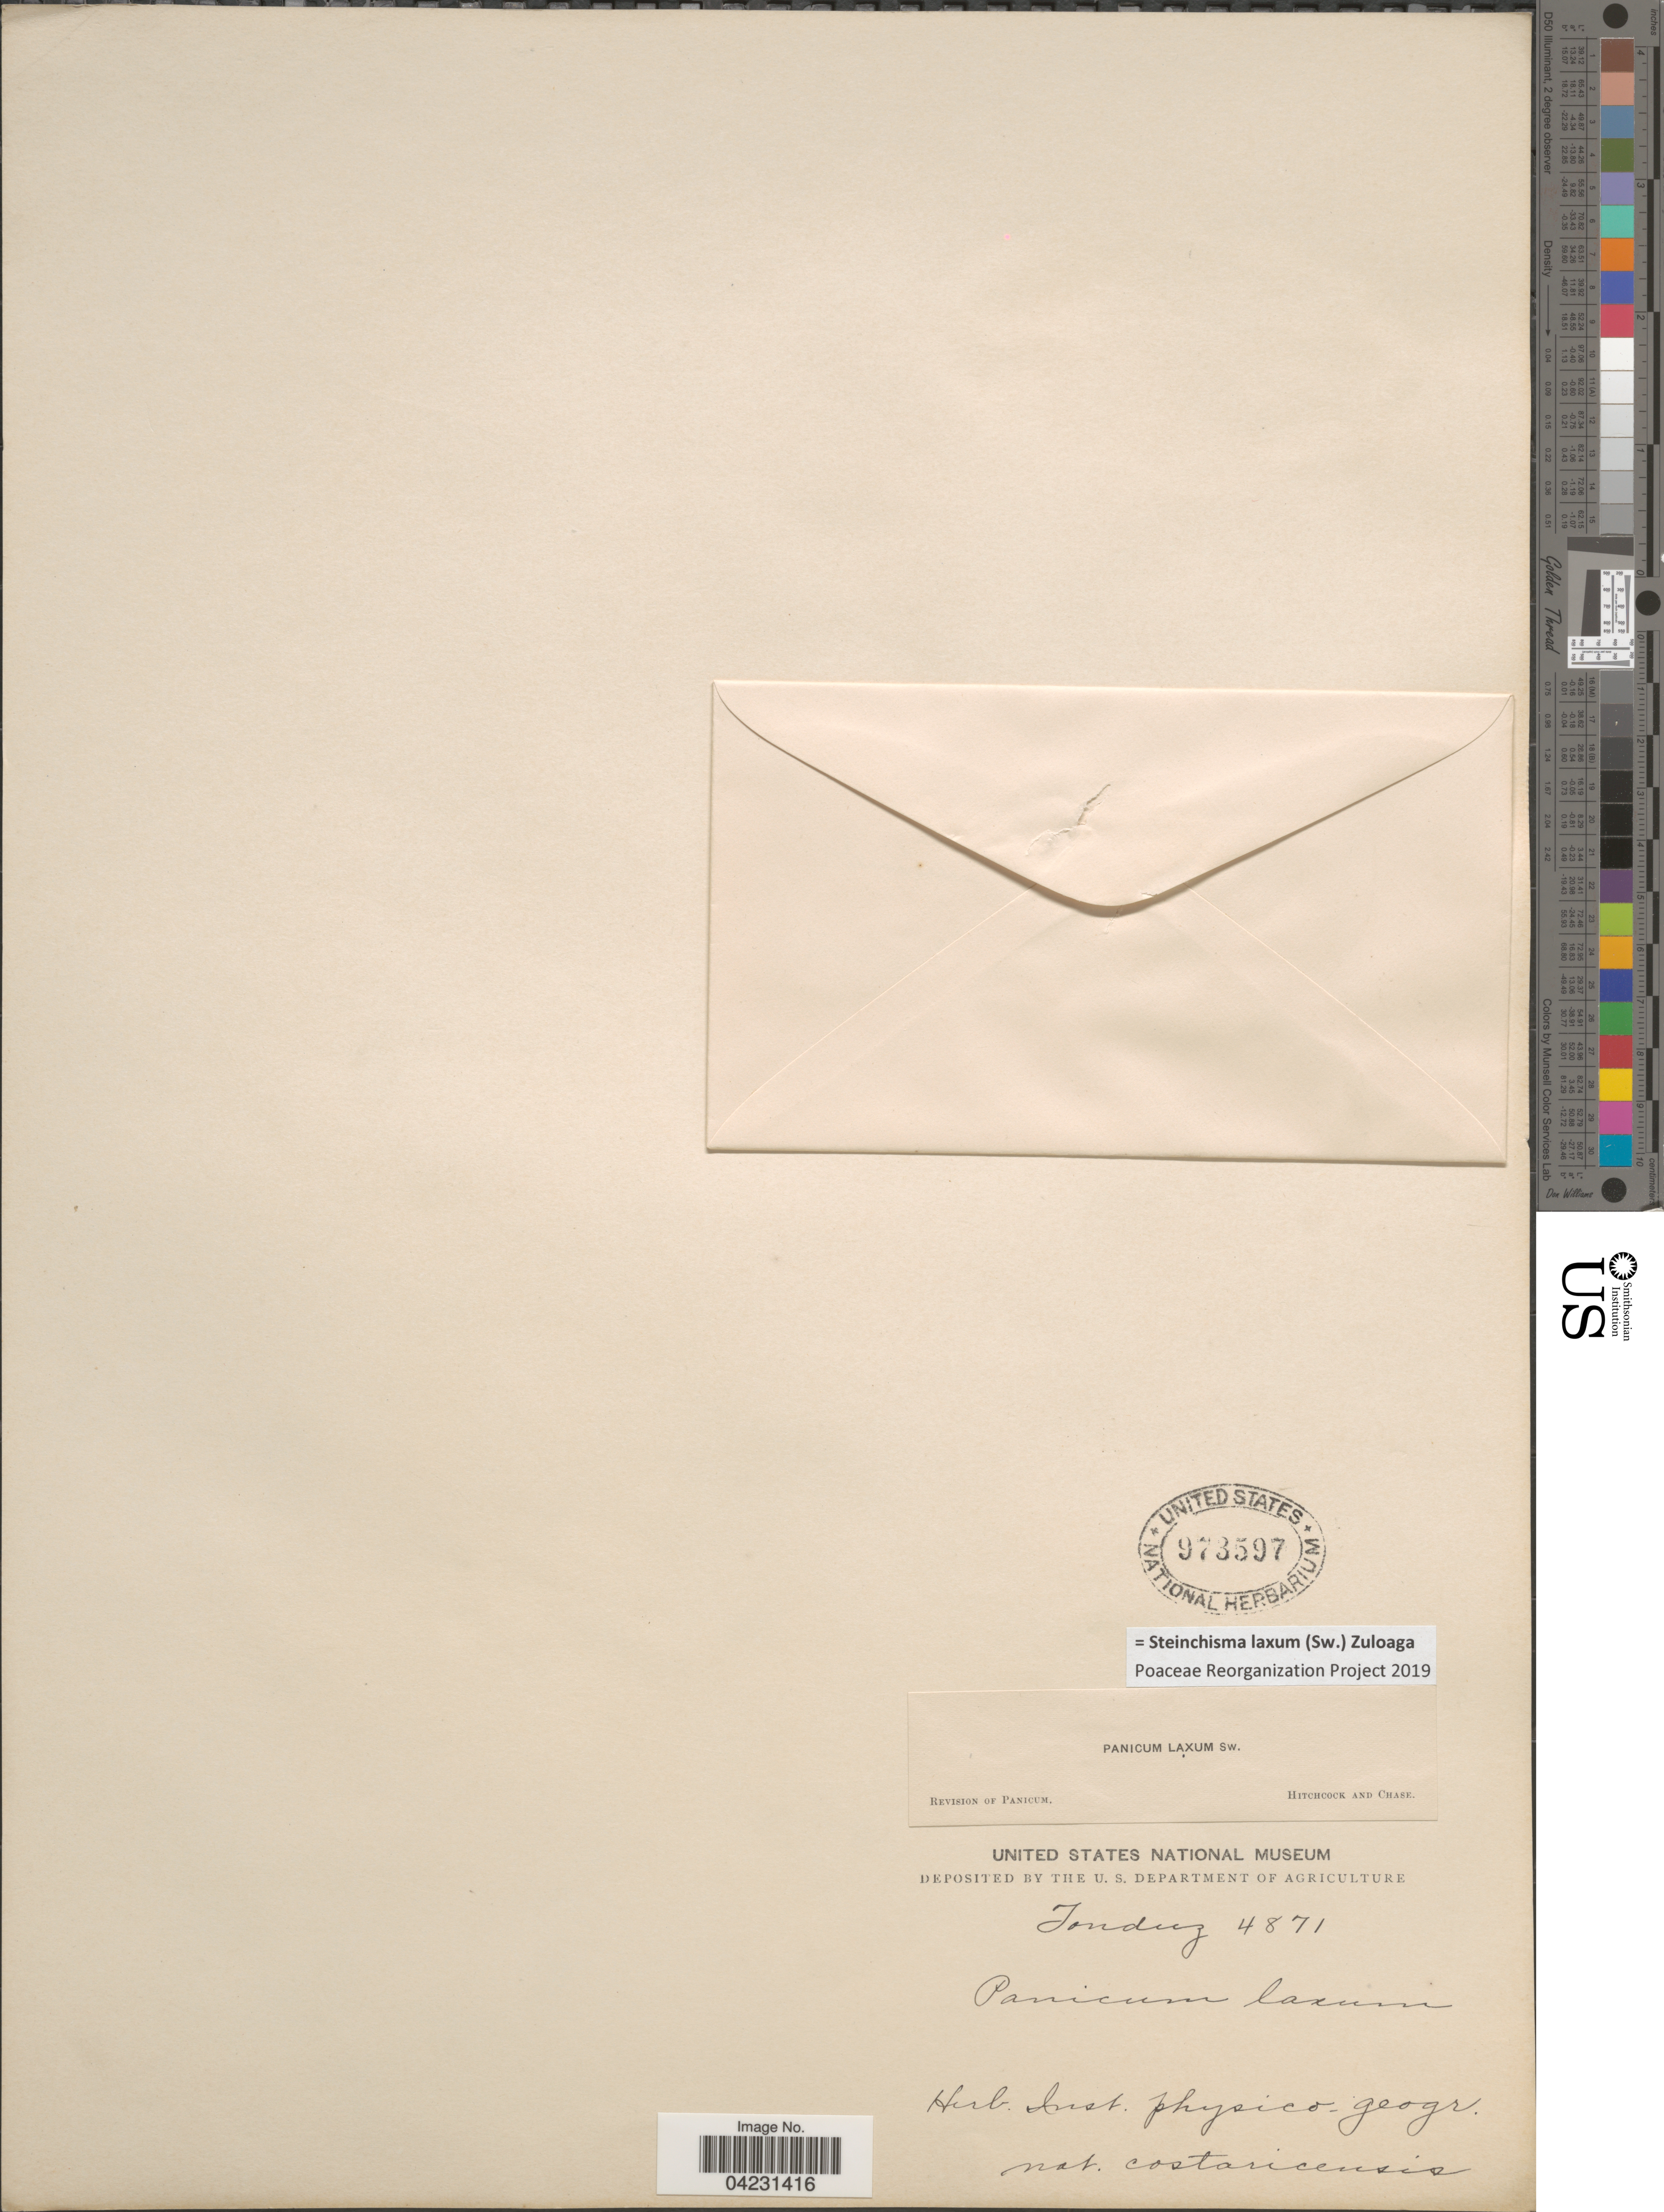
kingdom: Plantae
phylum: Tracheophyta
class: Liliopsida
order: Poales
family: Poaceae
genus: Steinchisma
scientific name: Steinchisma laxum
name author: (Sw.) Zuloaga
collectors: Tonduz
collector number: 4871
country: Costa Rica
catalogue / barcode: US 973597